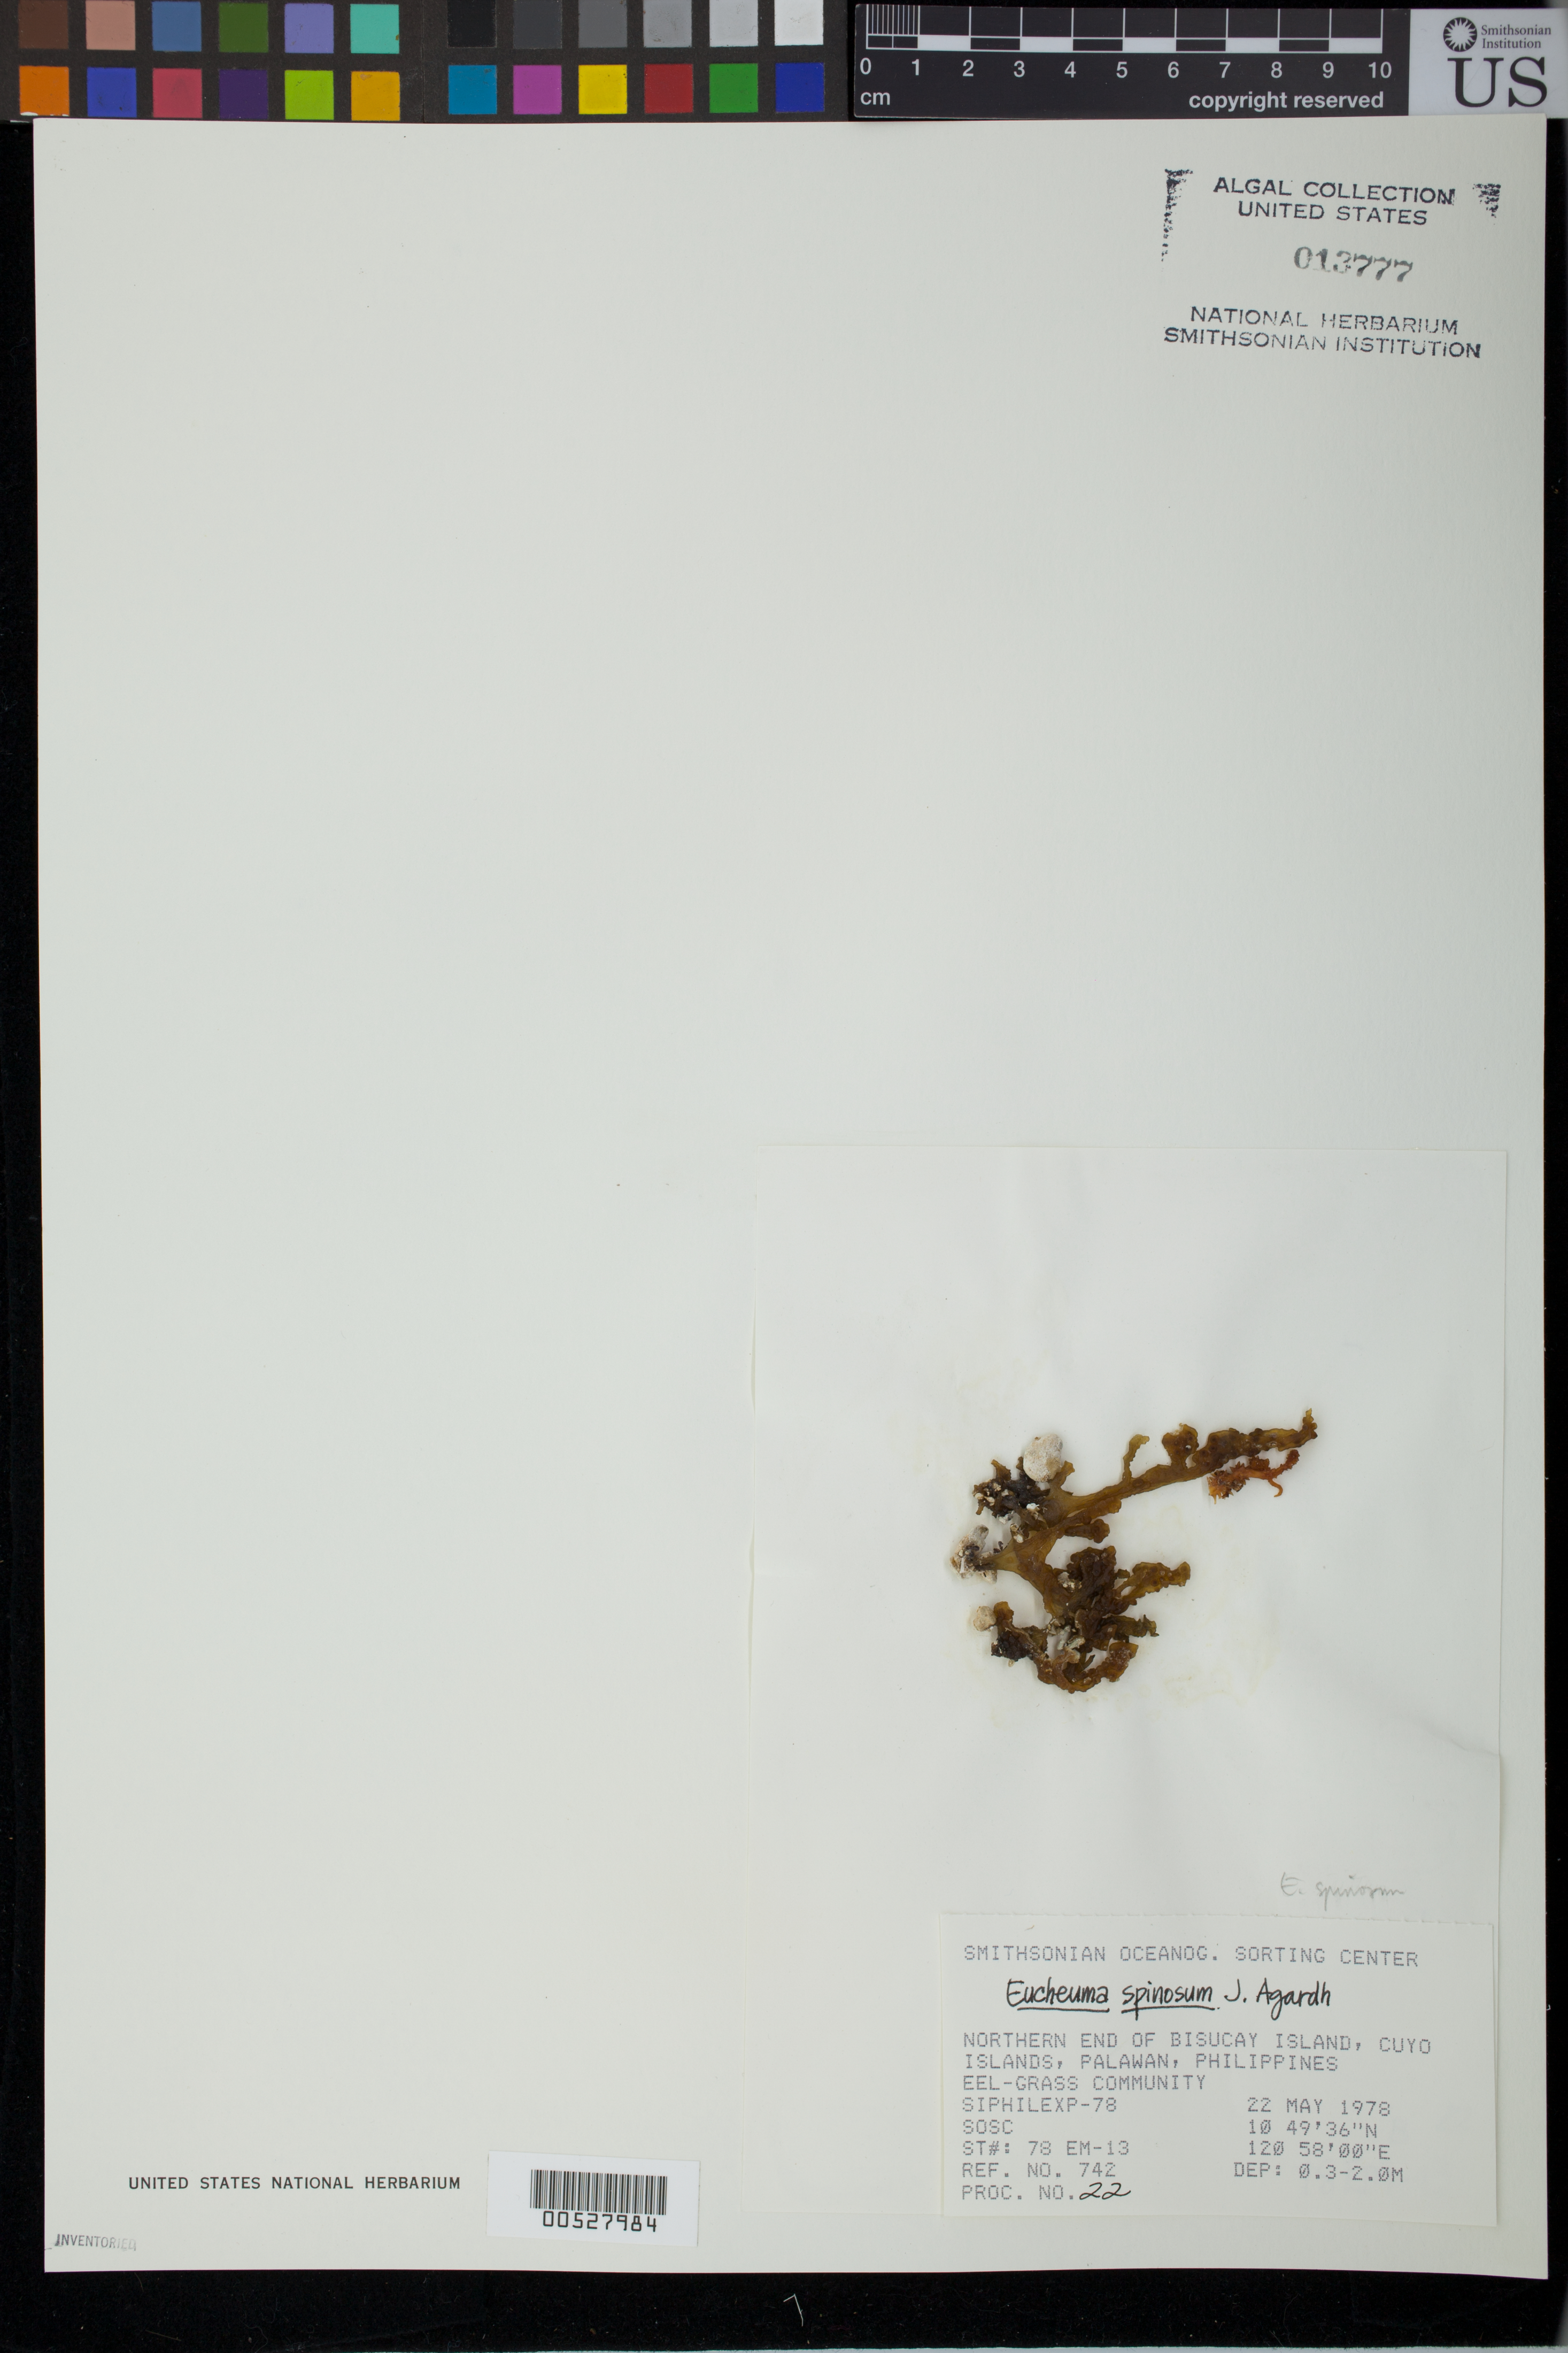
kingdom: Plantae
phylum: Rhodophyta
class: Florideophyceae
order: Gigartinales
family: Solieriaceae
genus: Eucheuma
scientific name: Eucheuma denticulatum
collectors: SOSC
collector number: Station 78 Em-13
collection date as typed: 22 May 1978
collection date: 1978-05-22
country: Philippines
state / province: Mimaropa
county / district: Palawan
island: Bisucay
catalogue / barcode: US 13777